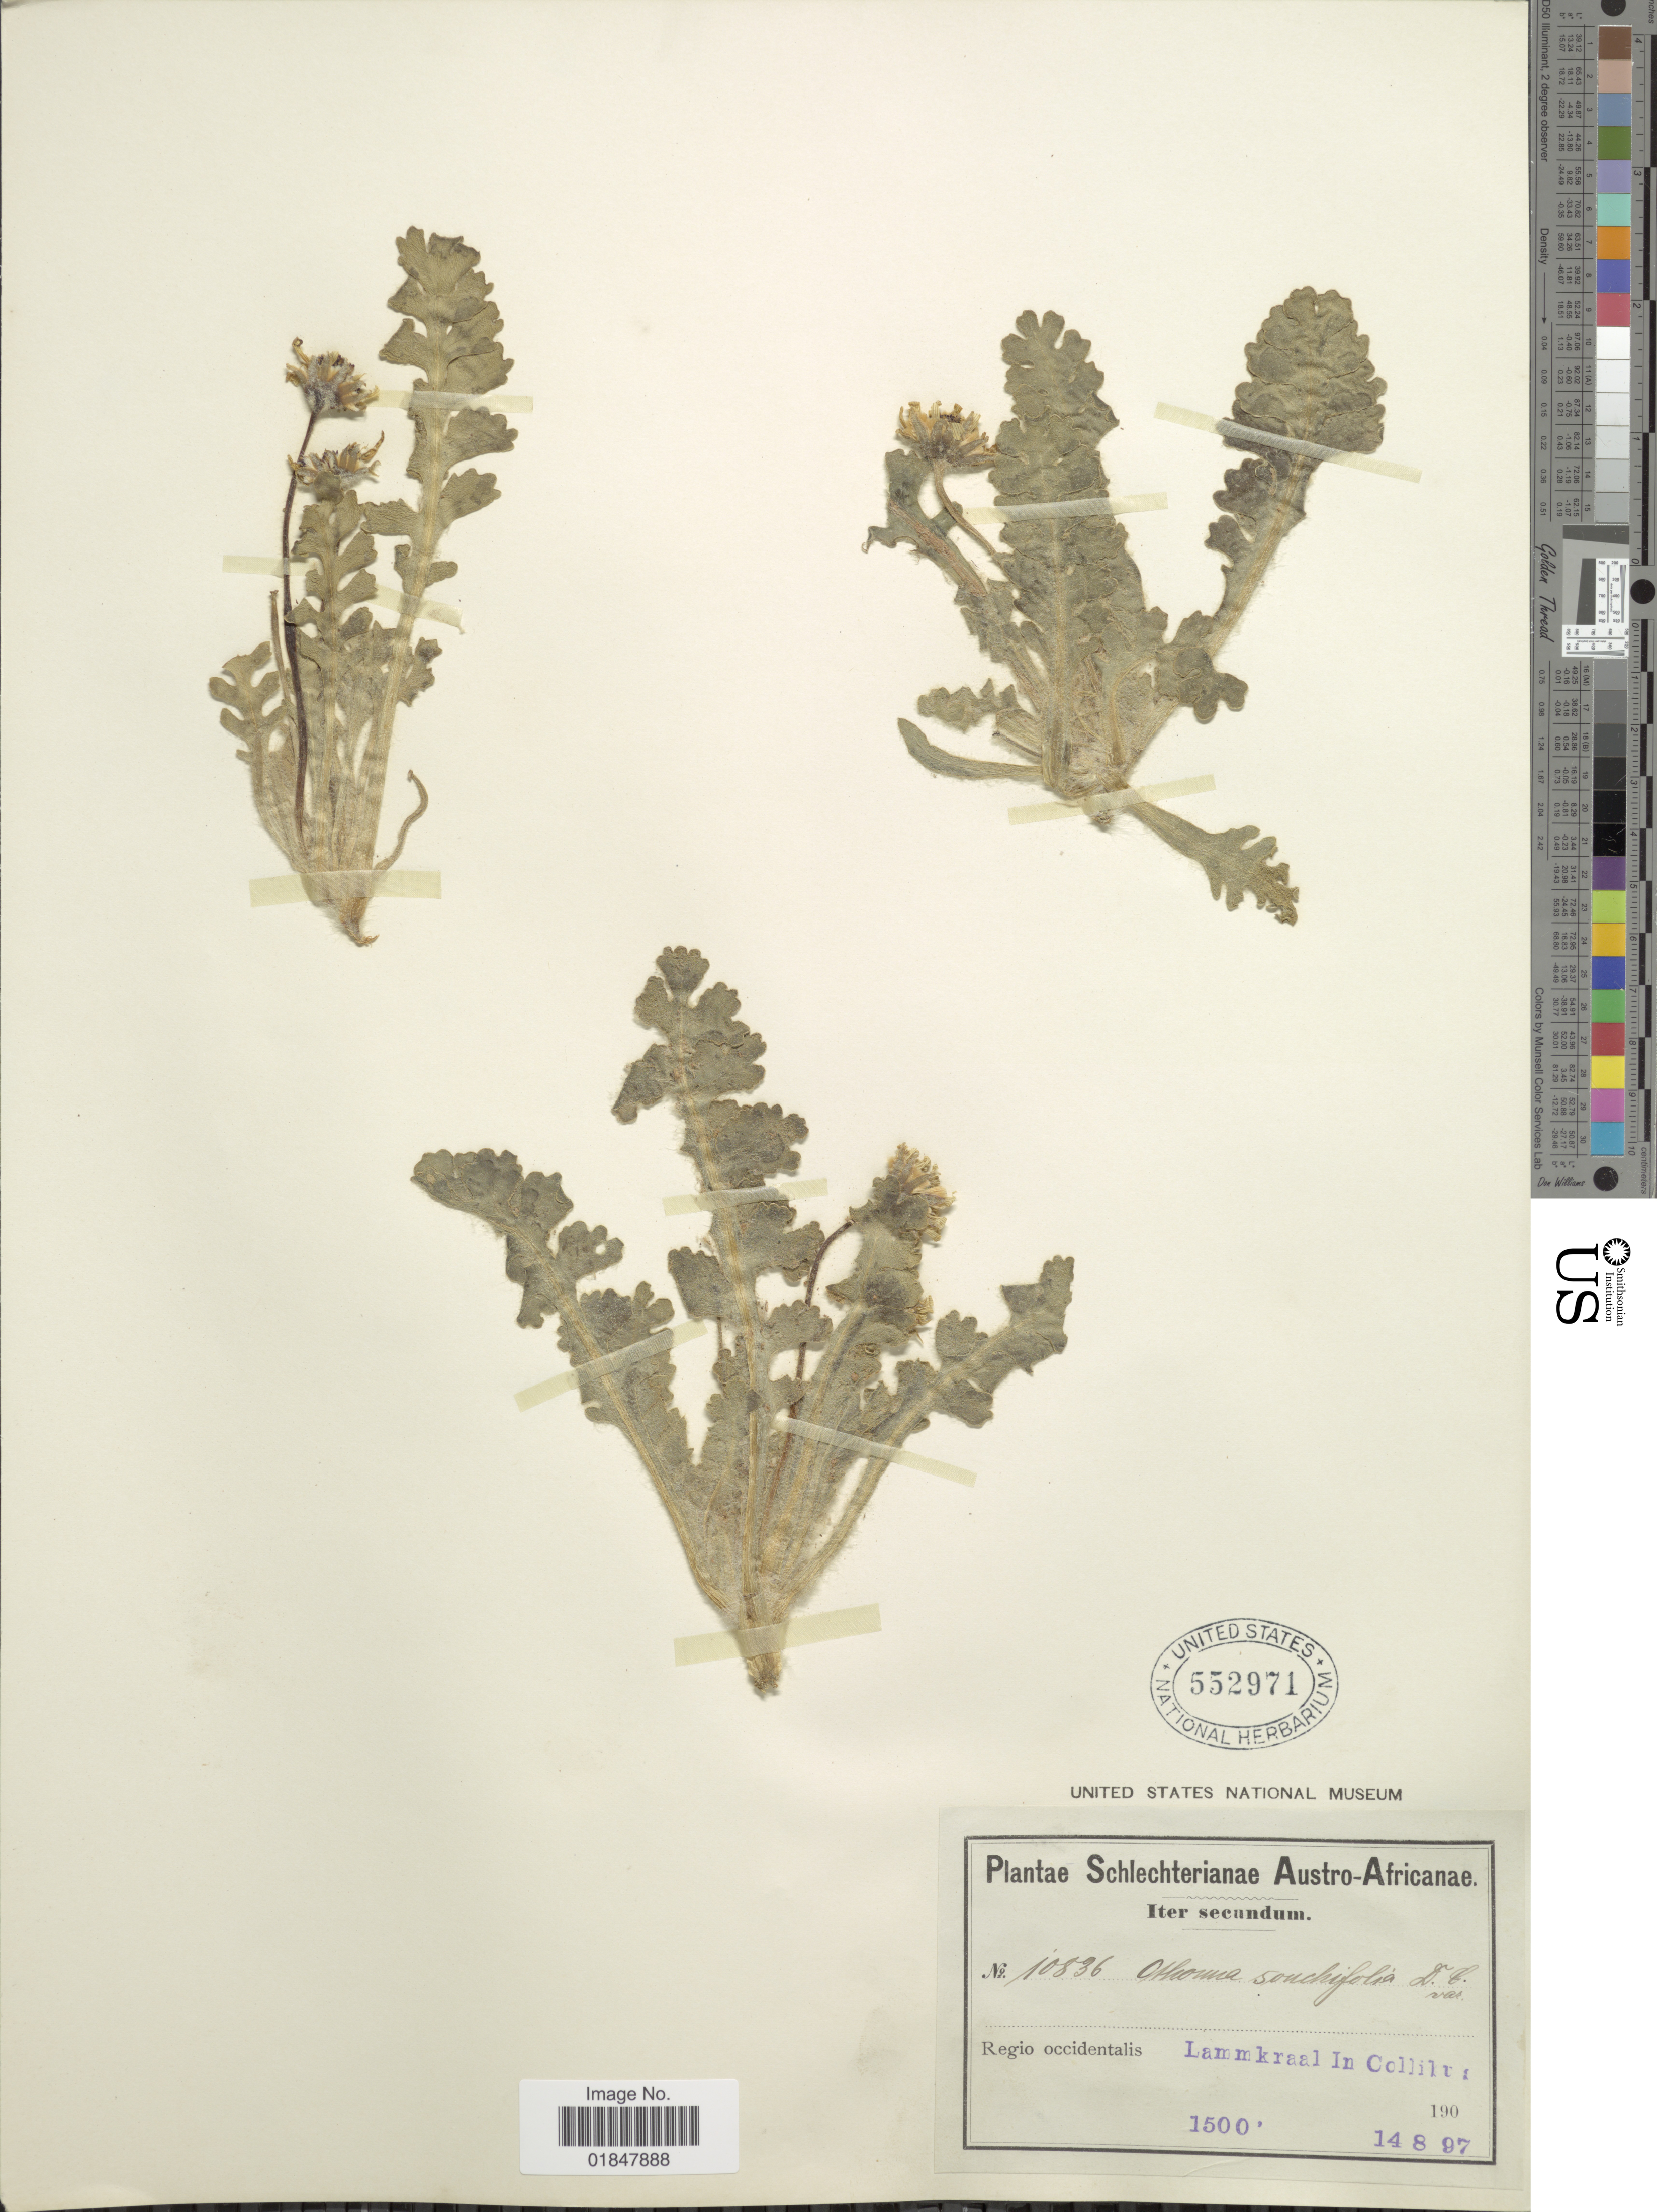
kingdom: Plantae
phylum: Tracheophyta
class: Magnoliopsida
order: Asterales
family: Asteraceae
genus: Othonna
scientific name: Othonna sonchifolia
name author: DC.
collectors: Schlechter, --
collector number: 10836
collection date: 1997-08-14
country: South Africa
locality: Austro-Africanae, Regio occidentalis, Lammkraal in collibus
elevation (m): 457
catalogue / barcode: US 552971